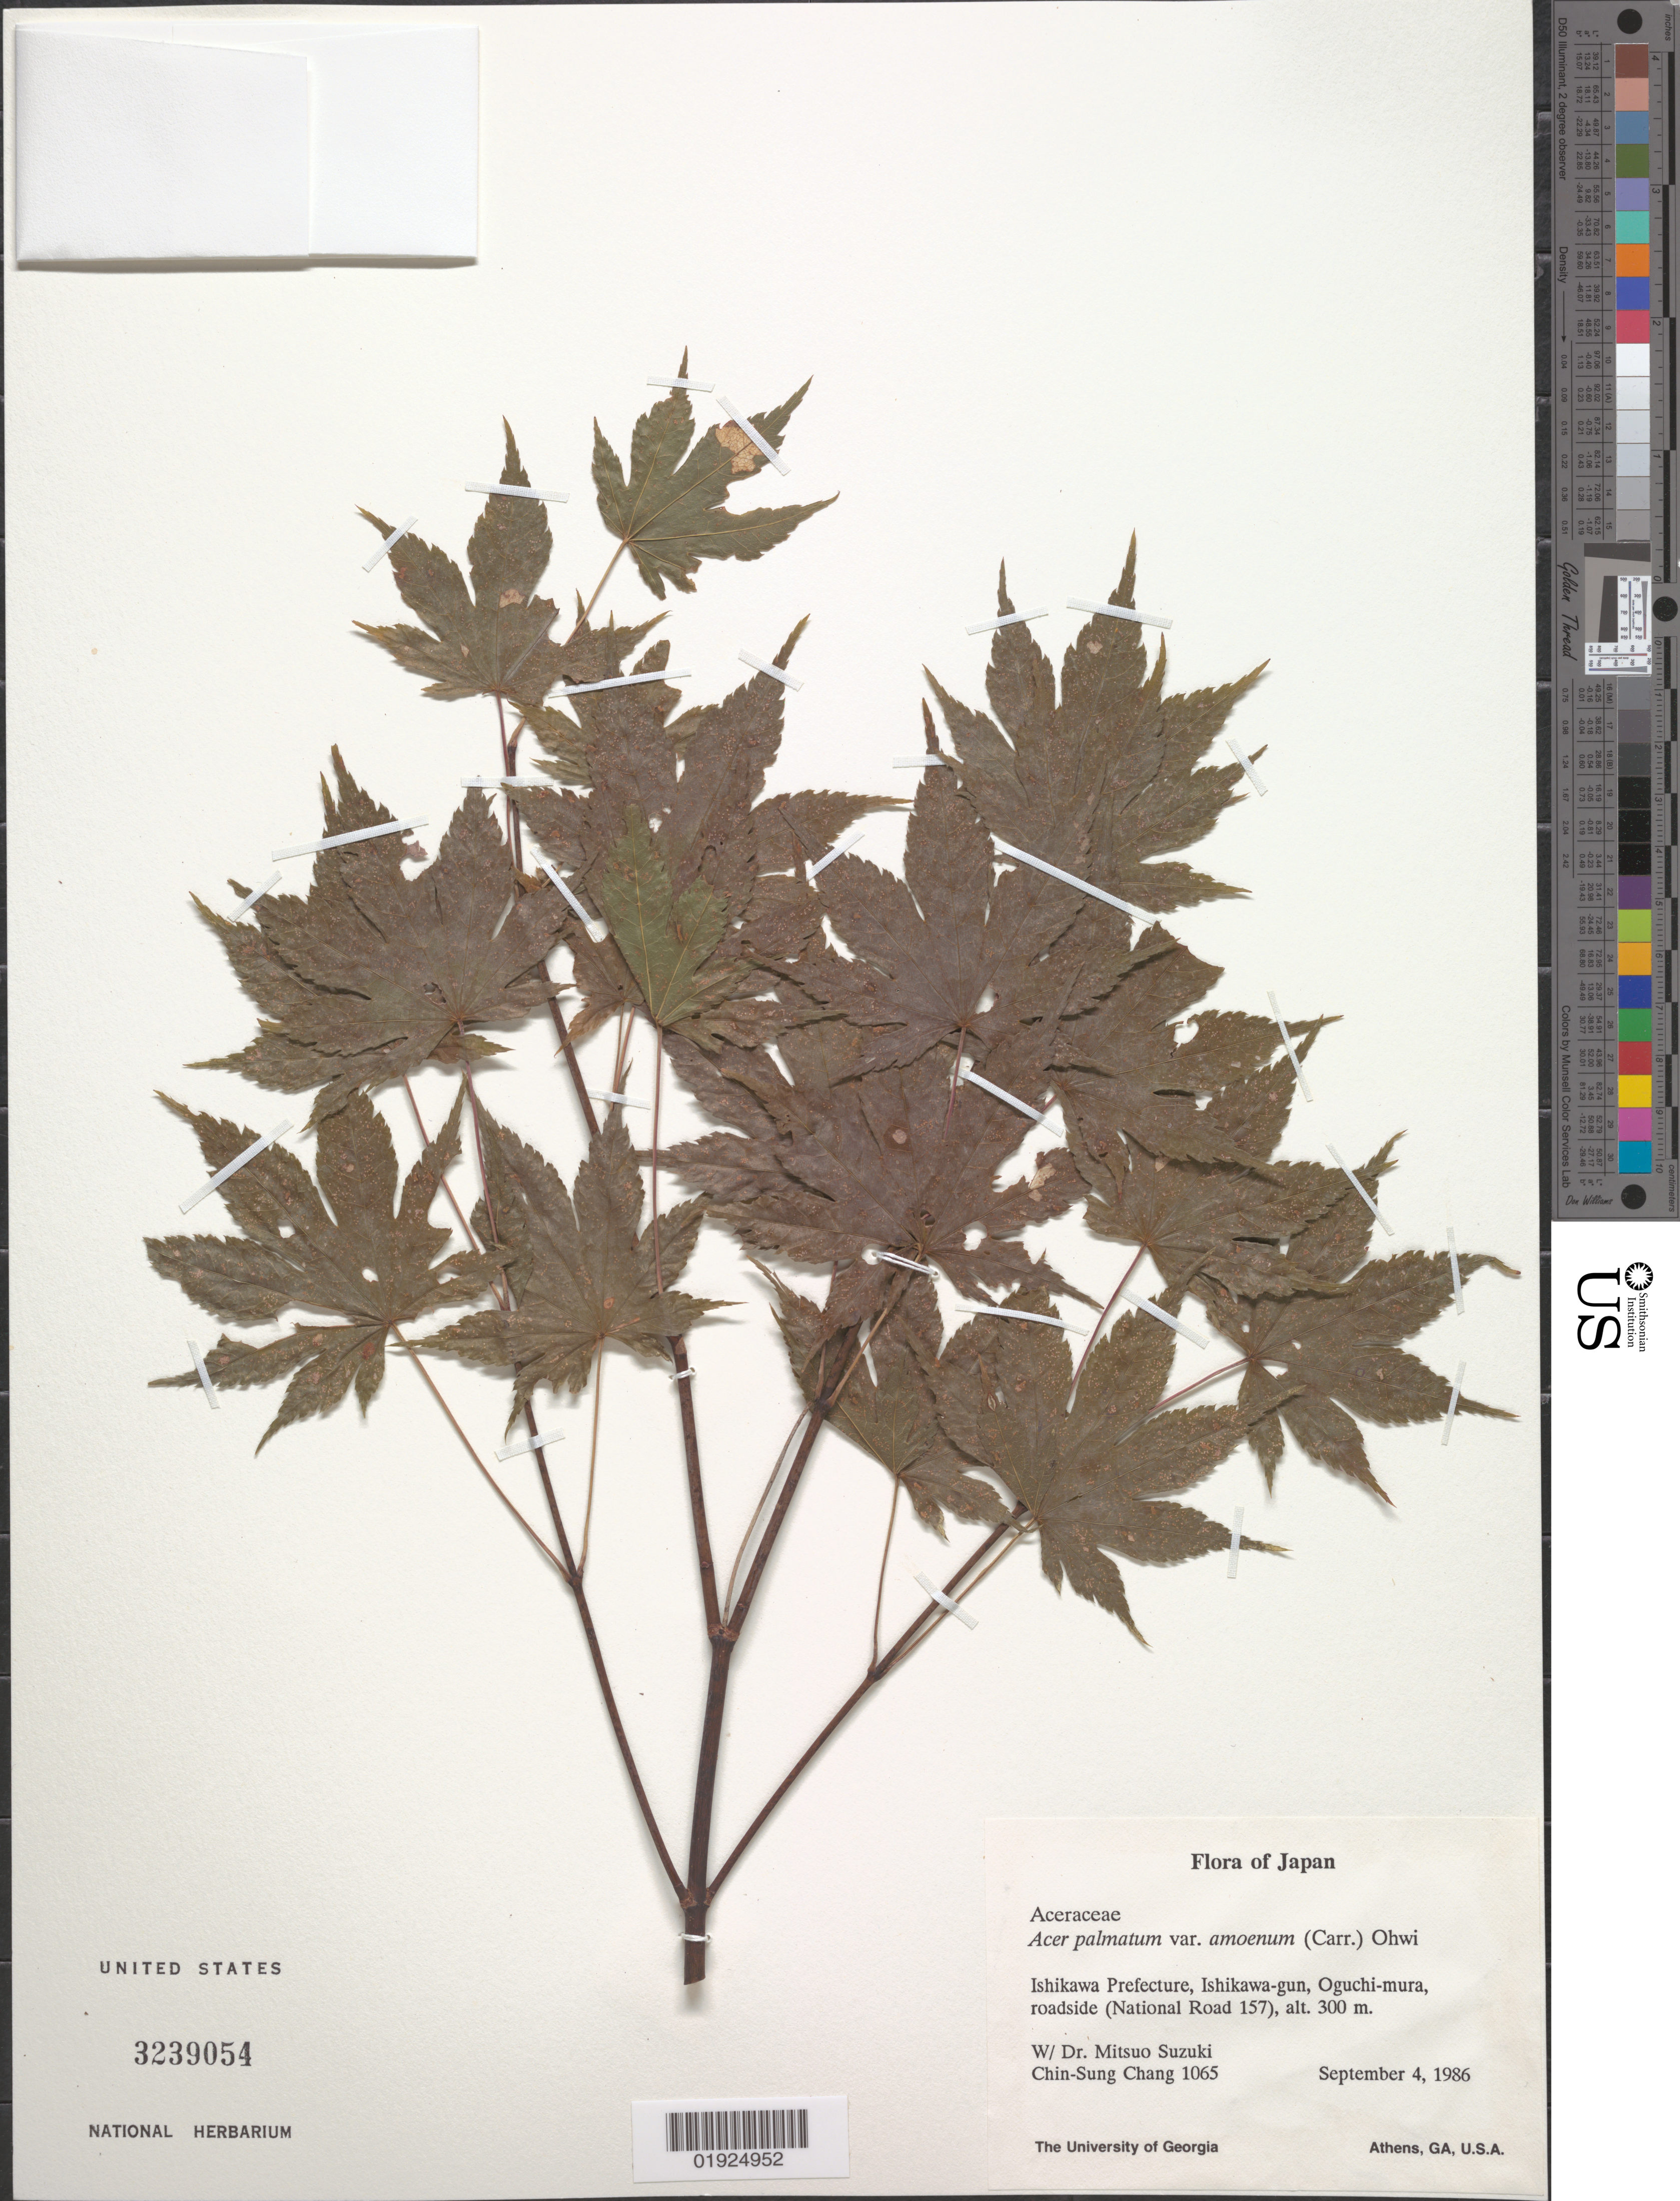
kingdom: Plantae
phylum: Tracheophyta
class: Magnoliopsida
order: Sapindales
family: Sapindaceae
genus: Acer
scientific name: Acer palmatum var. amoenum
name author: (Carrière) Ohwi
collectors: C. S. Chang & M. Suzuki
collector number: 1065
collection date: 1986-09-04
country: Japan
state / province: Isikawa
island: Honshu I.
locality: Ishikawa-gun, Oguchi-mura, National Road 157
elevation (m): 300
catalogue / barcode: US 3239054